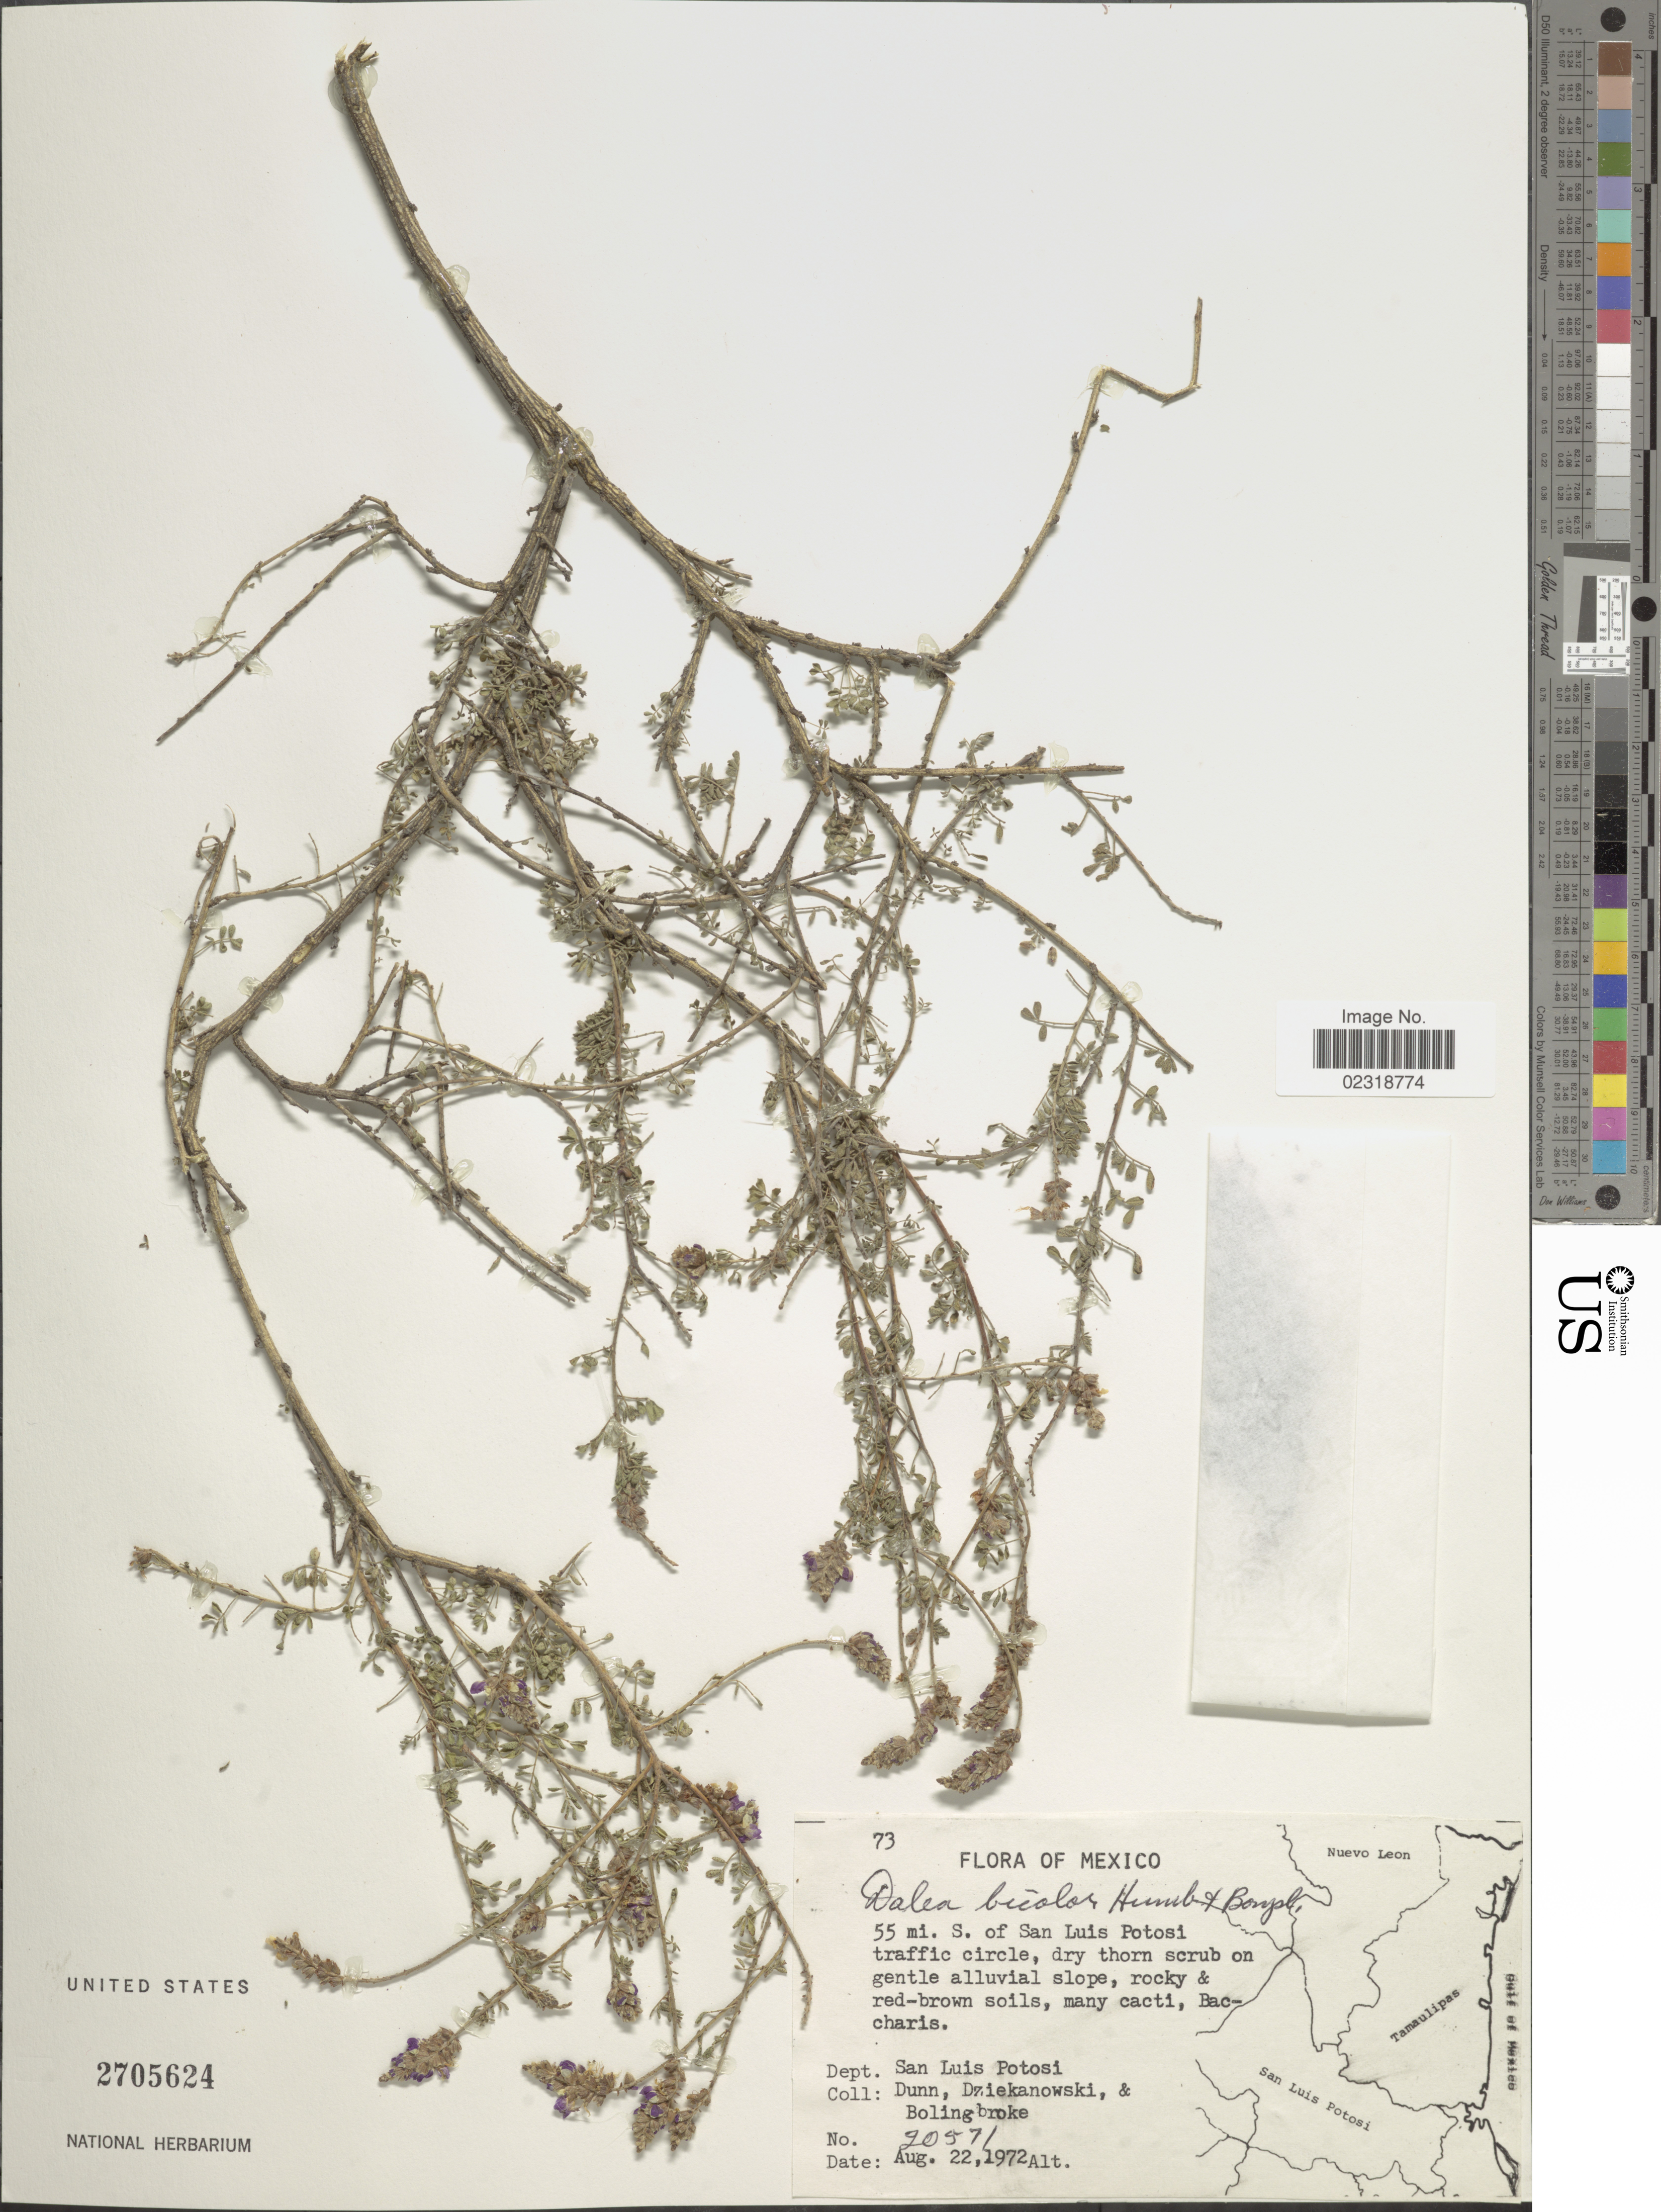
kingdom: Plantae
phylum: Tracheophyta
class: Magnoliopsida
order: Fabales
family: Fabaceae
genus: Dalea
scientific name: Dalea bicolor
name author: Humb. & Bonpl. ex Willd.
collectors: -- Dunn, -. Dziekanowski & -. Bolingbroke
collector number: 20571/73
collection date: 1972-08-22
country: Mexico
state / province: San Luis Potosí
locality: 55 mi. S. of San Luis Potosi, traffic circle, dry thorn scrub on gentle alluvial slope, rocky & red-brown soils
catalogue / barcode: US 2705624